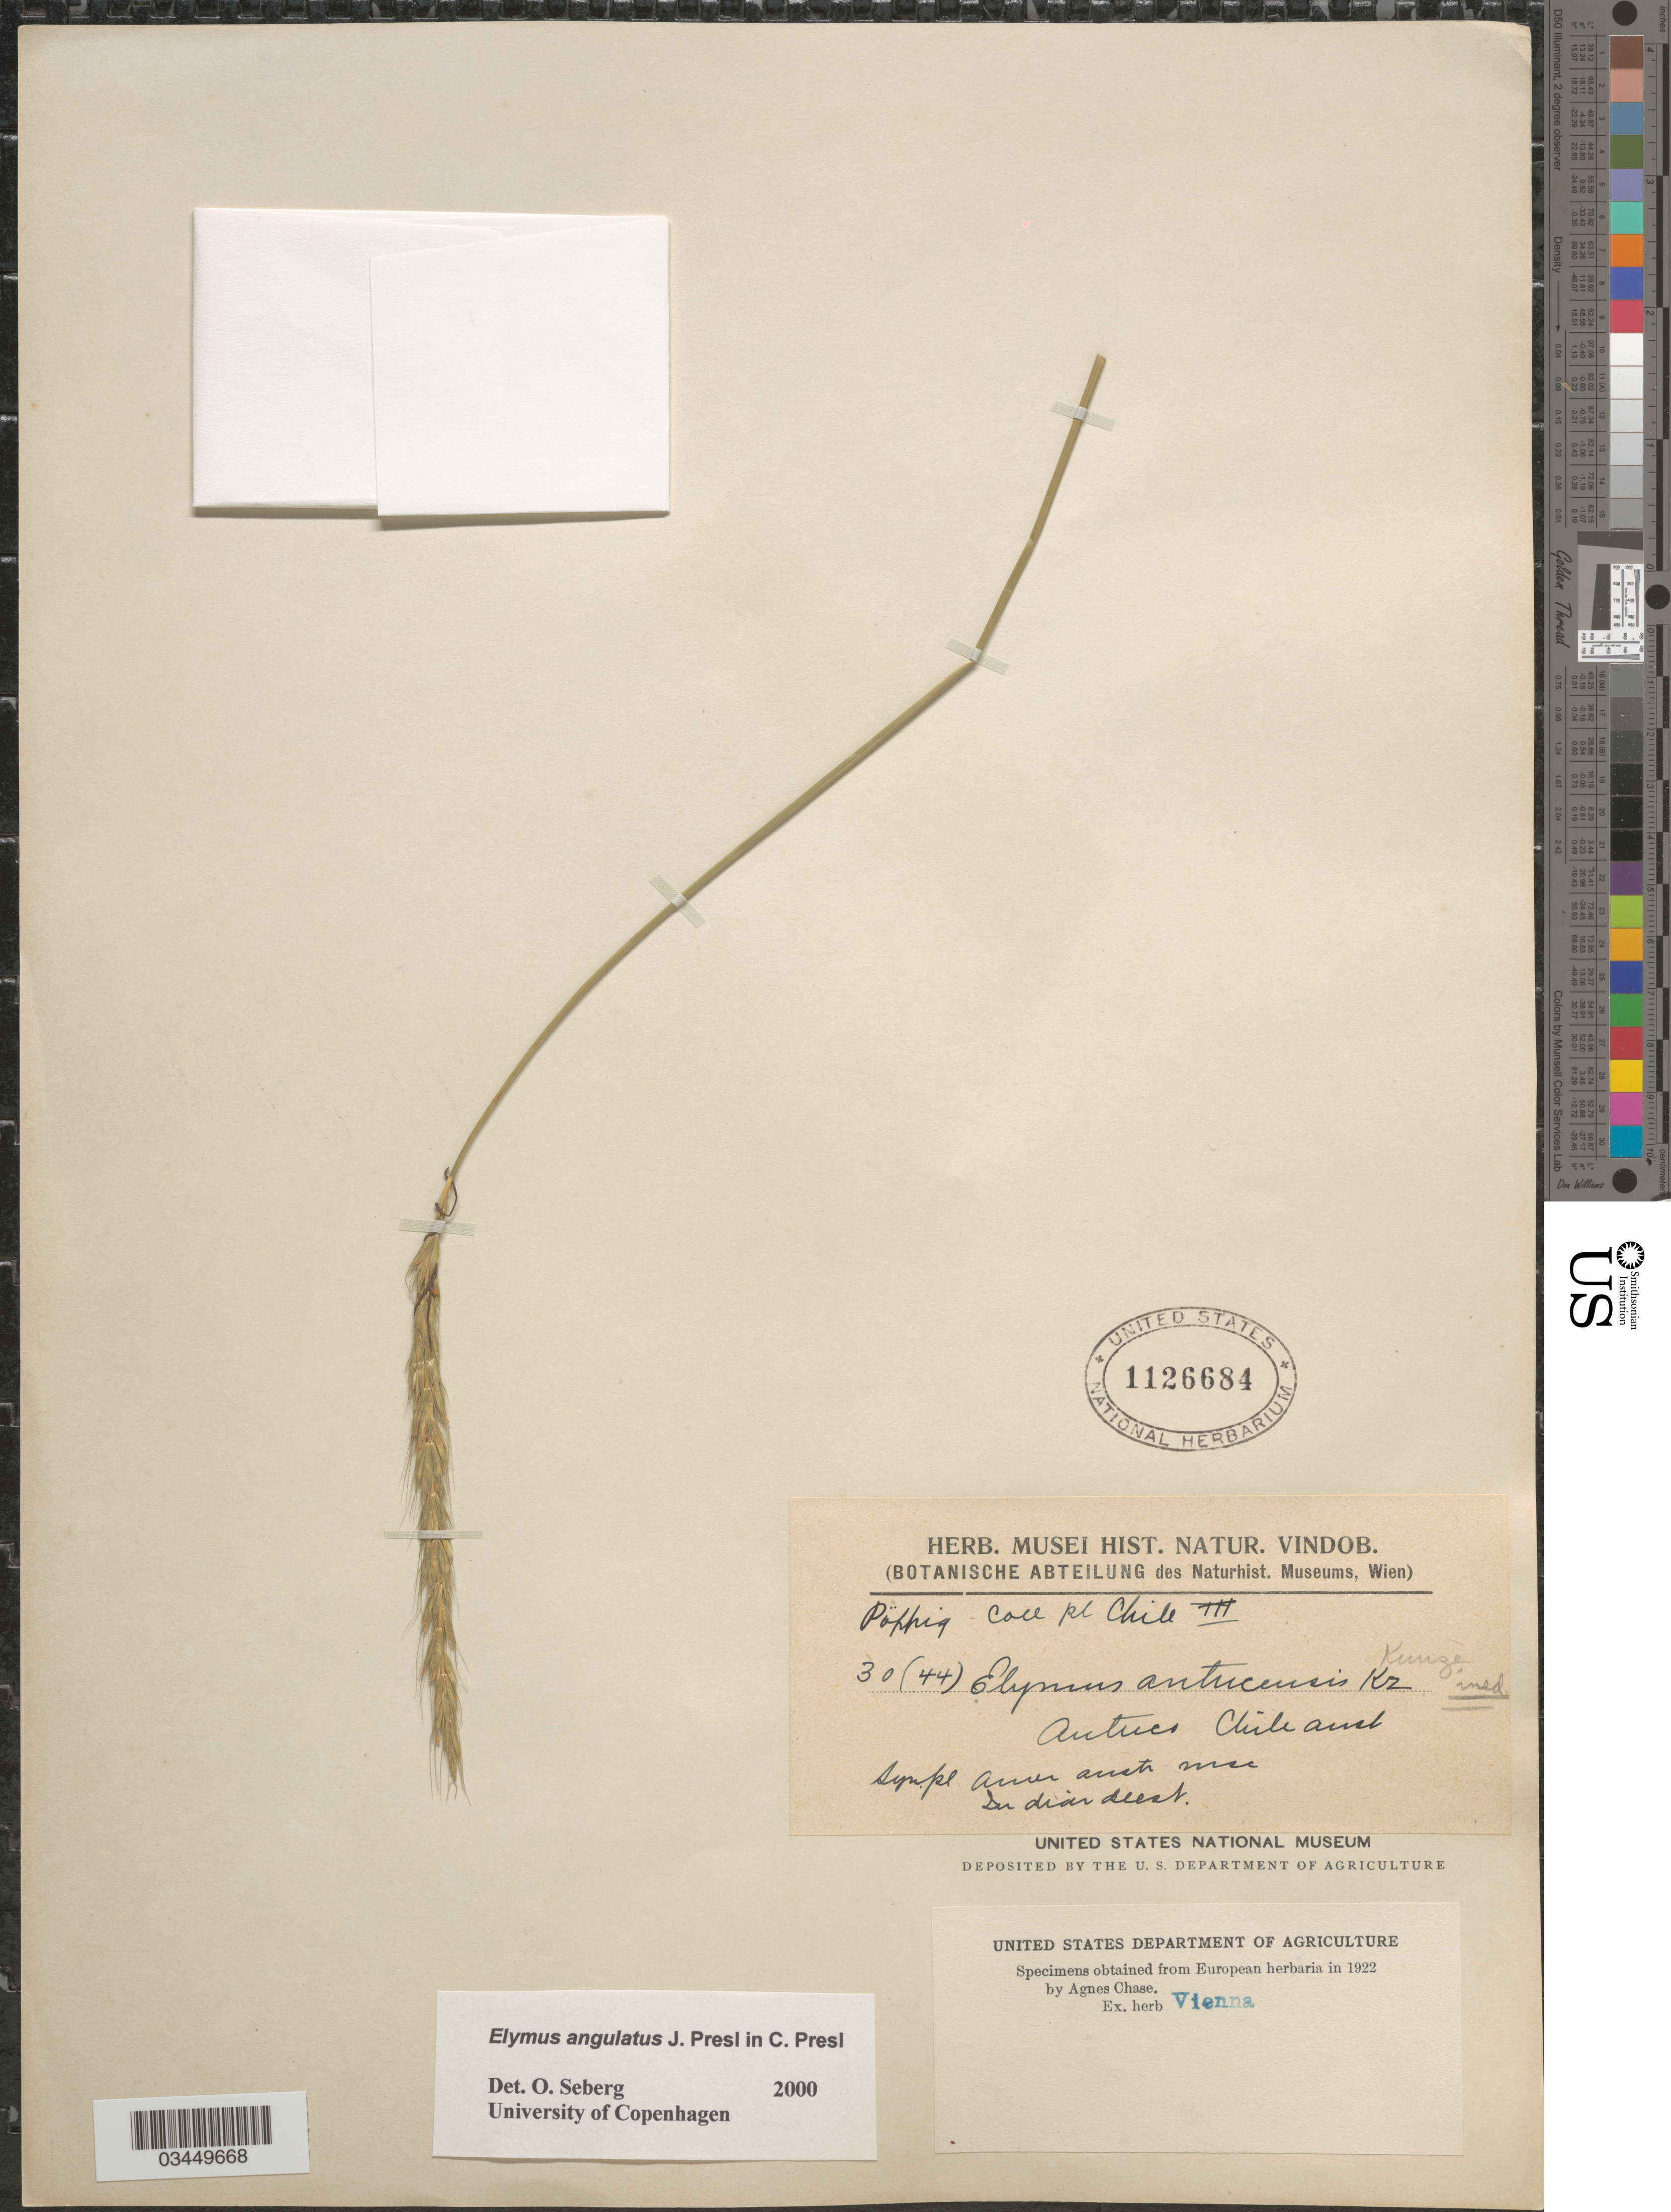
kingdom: Plantae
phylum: Tracheophyta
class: Liliopsida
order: Poales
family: Poaceae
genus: Elymus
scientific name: Elymus angulatus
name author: J. Presl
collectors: -. Poppig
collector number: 30(44)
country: Chile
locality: Antuco. Chile aust.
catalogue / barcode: US 1126684